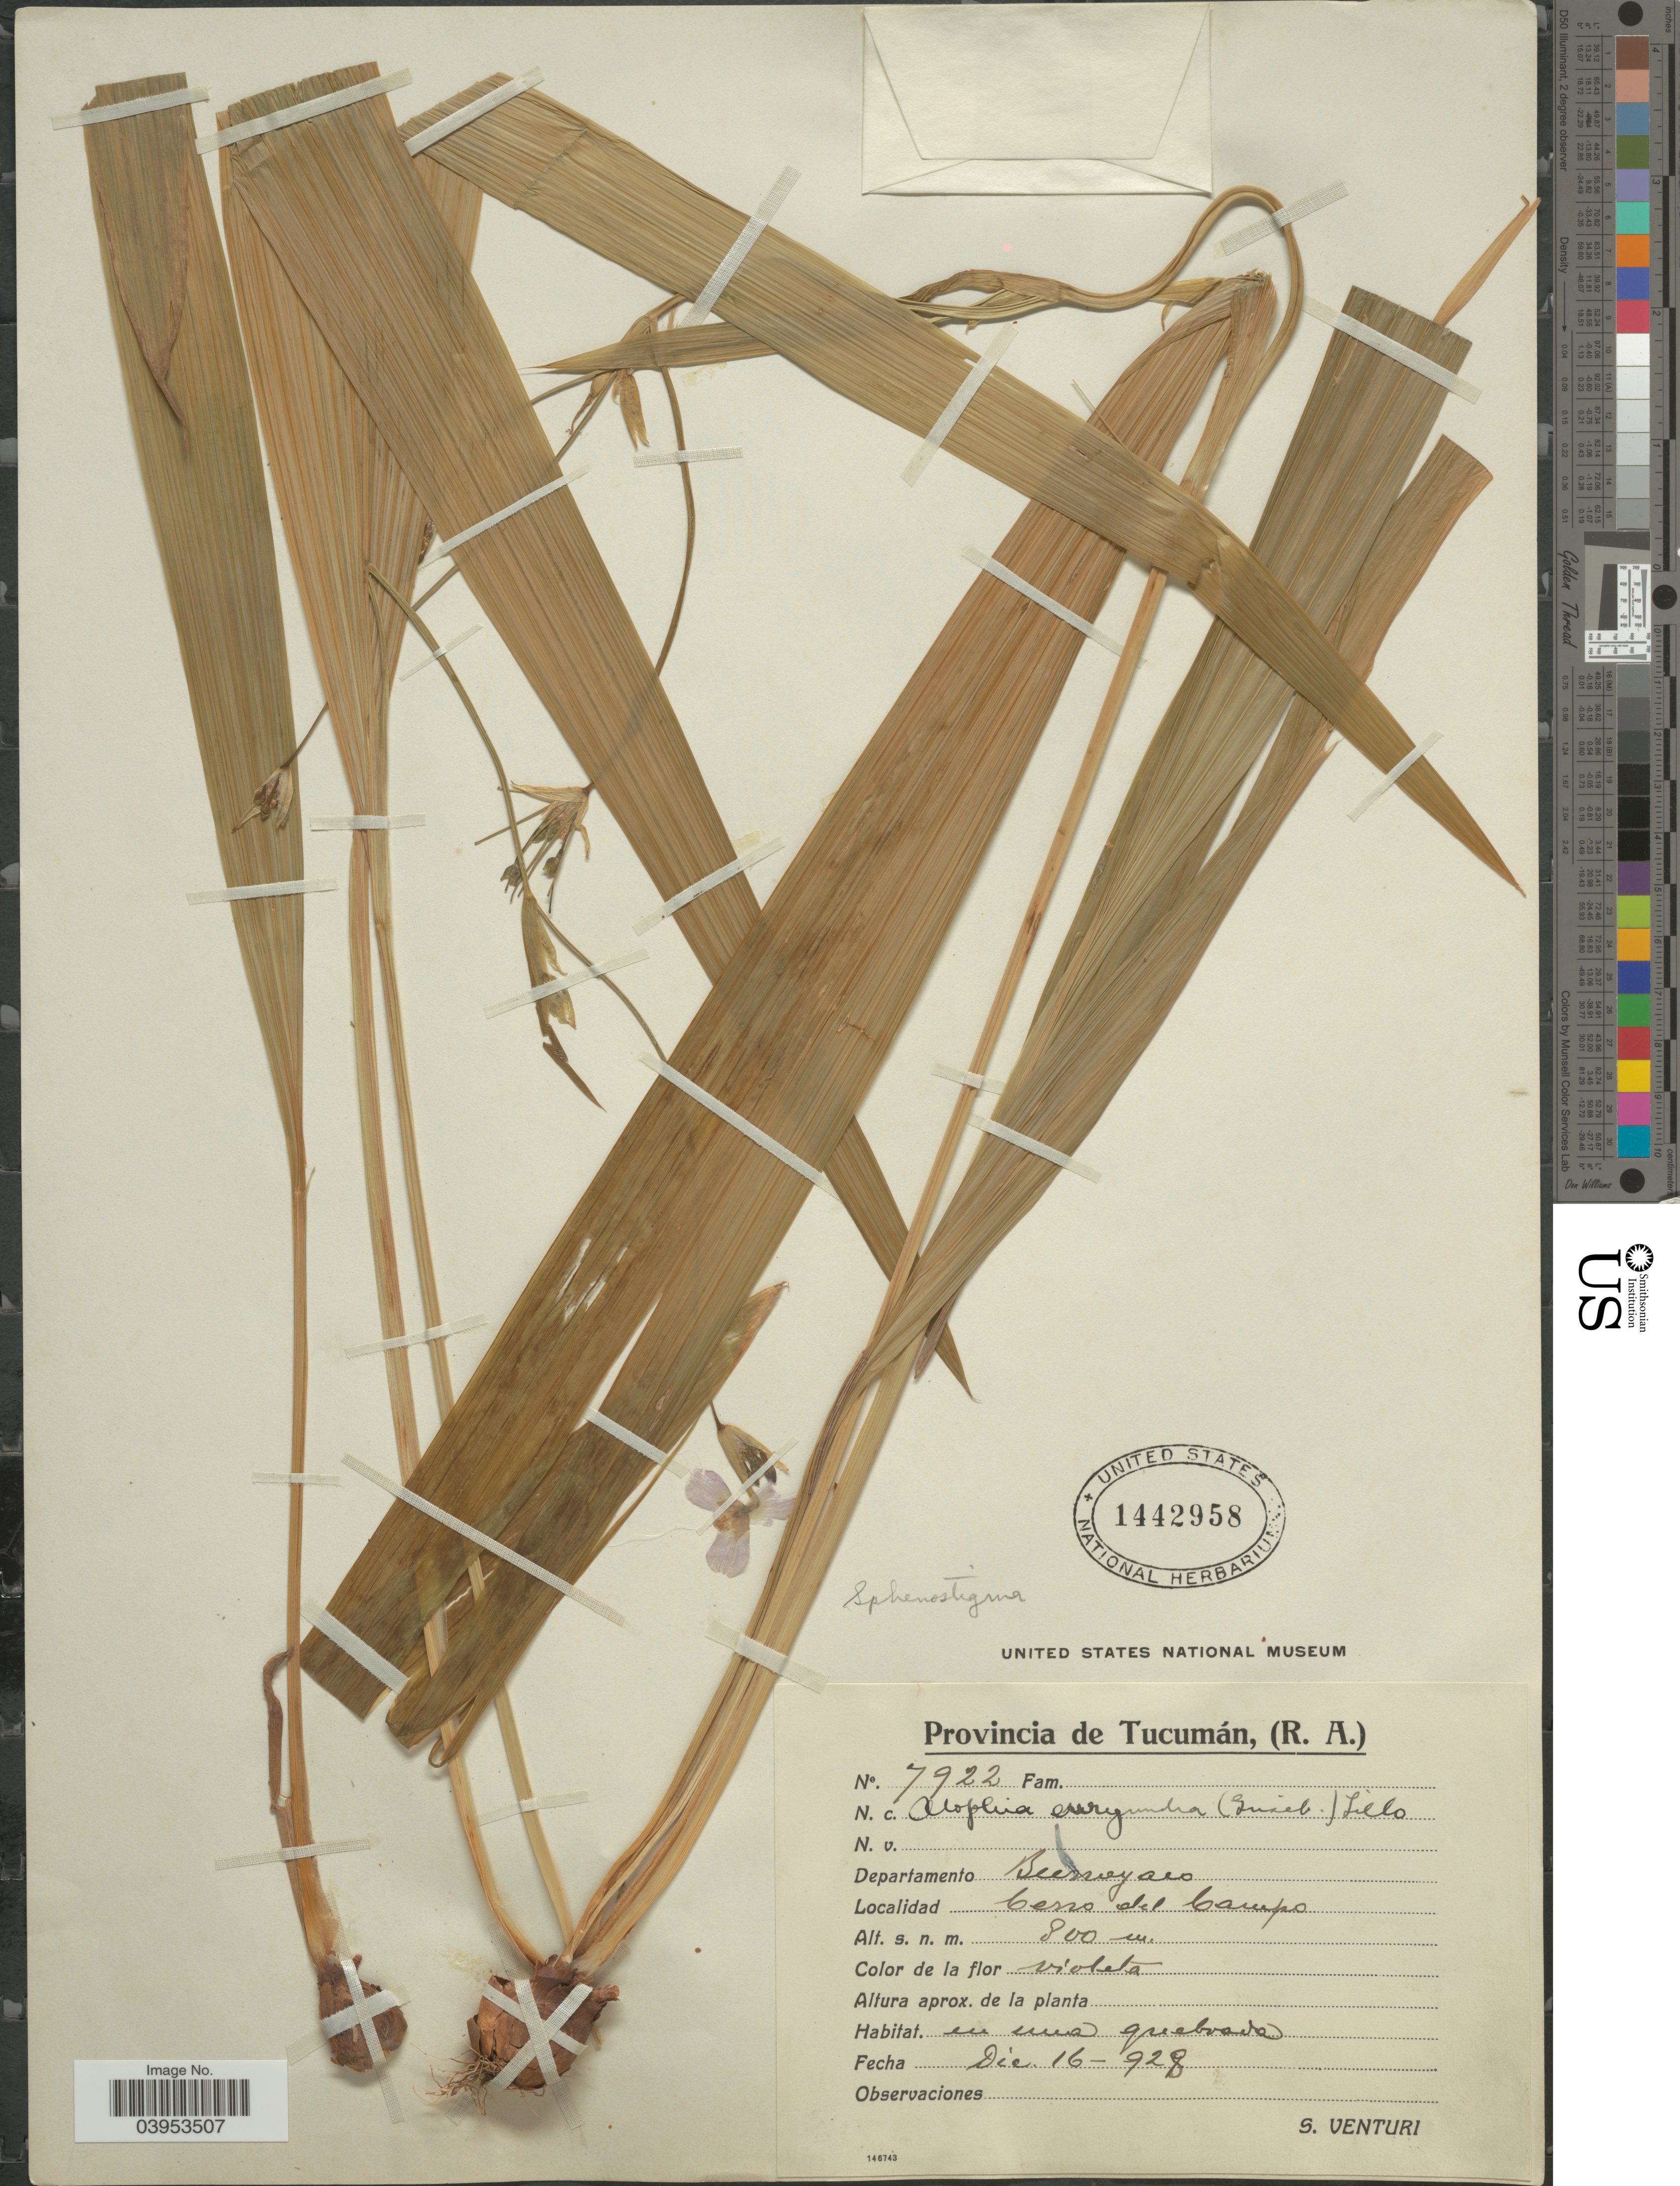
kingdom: Plantae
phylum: Tracheophyta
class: Liliopsida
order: Asparagales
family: Iridaceae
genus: Alophia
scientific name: Alophia euryandra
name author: (Griseb.) Lillo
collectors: S. Venturi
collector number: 7922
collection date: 1928-12-16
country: Argentina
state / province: Tucuman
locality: Departamento Burroyaco. Cerro del Campo.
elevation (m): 800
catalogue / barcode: US 1442958